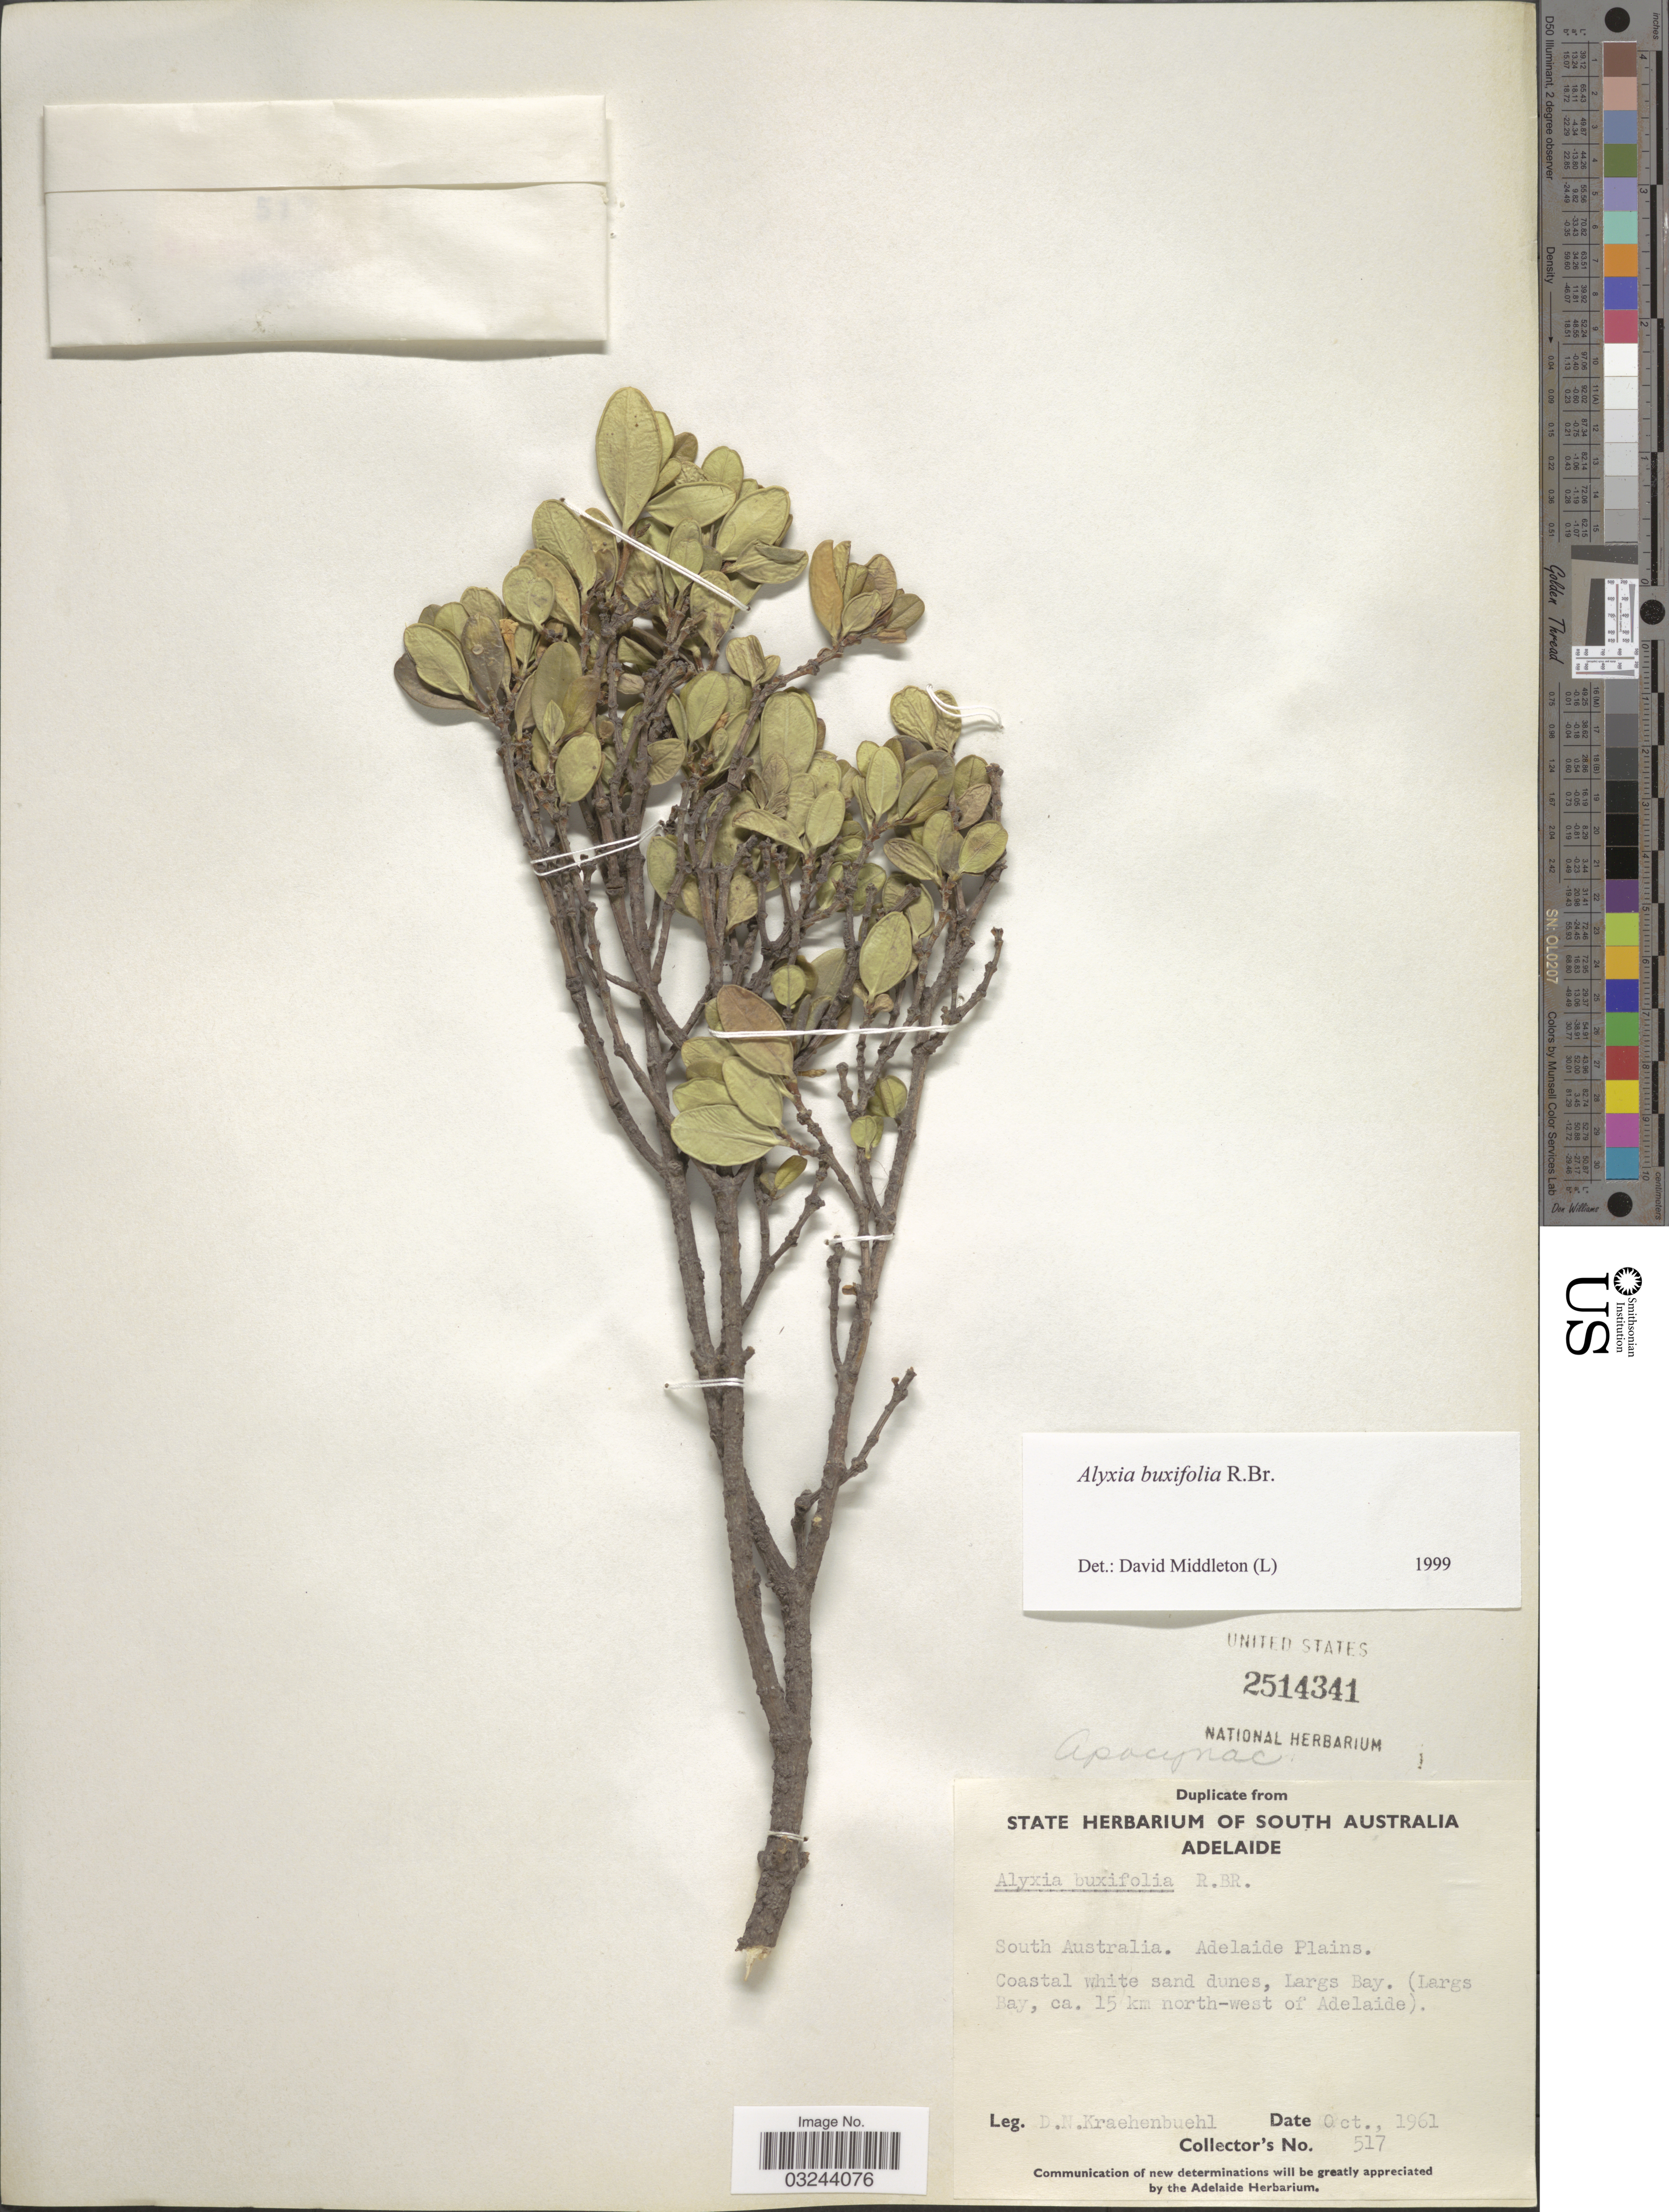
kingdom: Plantae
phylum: Tracheophyta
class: Magnoliopsida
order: Gentianales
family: Apocynaceae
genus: Alyxia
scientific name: Alyxia buxifolia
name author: R. Br.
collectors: D. Kraehenbuehl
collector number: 517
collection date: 1961-10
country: Australia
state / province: South Australia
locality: South Australia. Adelaide Plains. Coastal white sand dunes, Largs Bay. (Largs Bay, ca. 15 km north-west of Adelaide).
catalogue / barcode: US 2514341